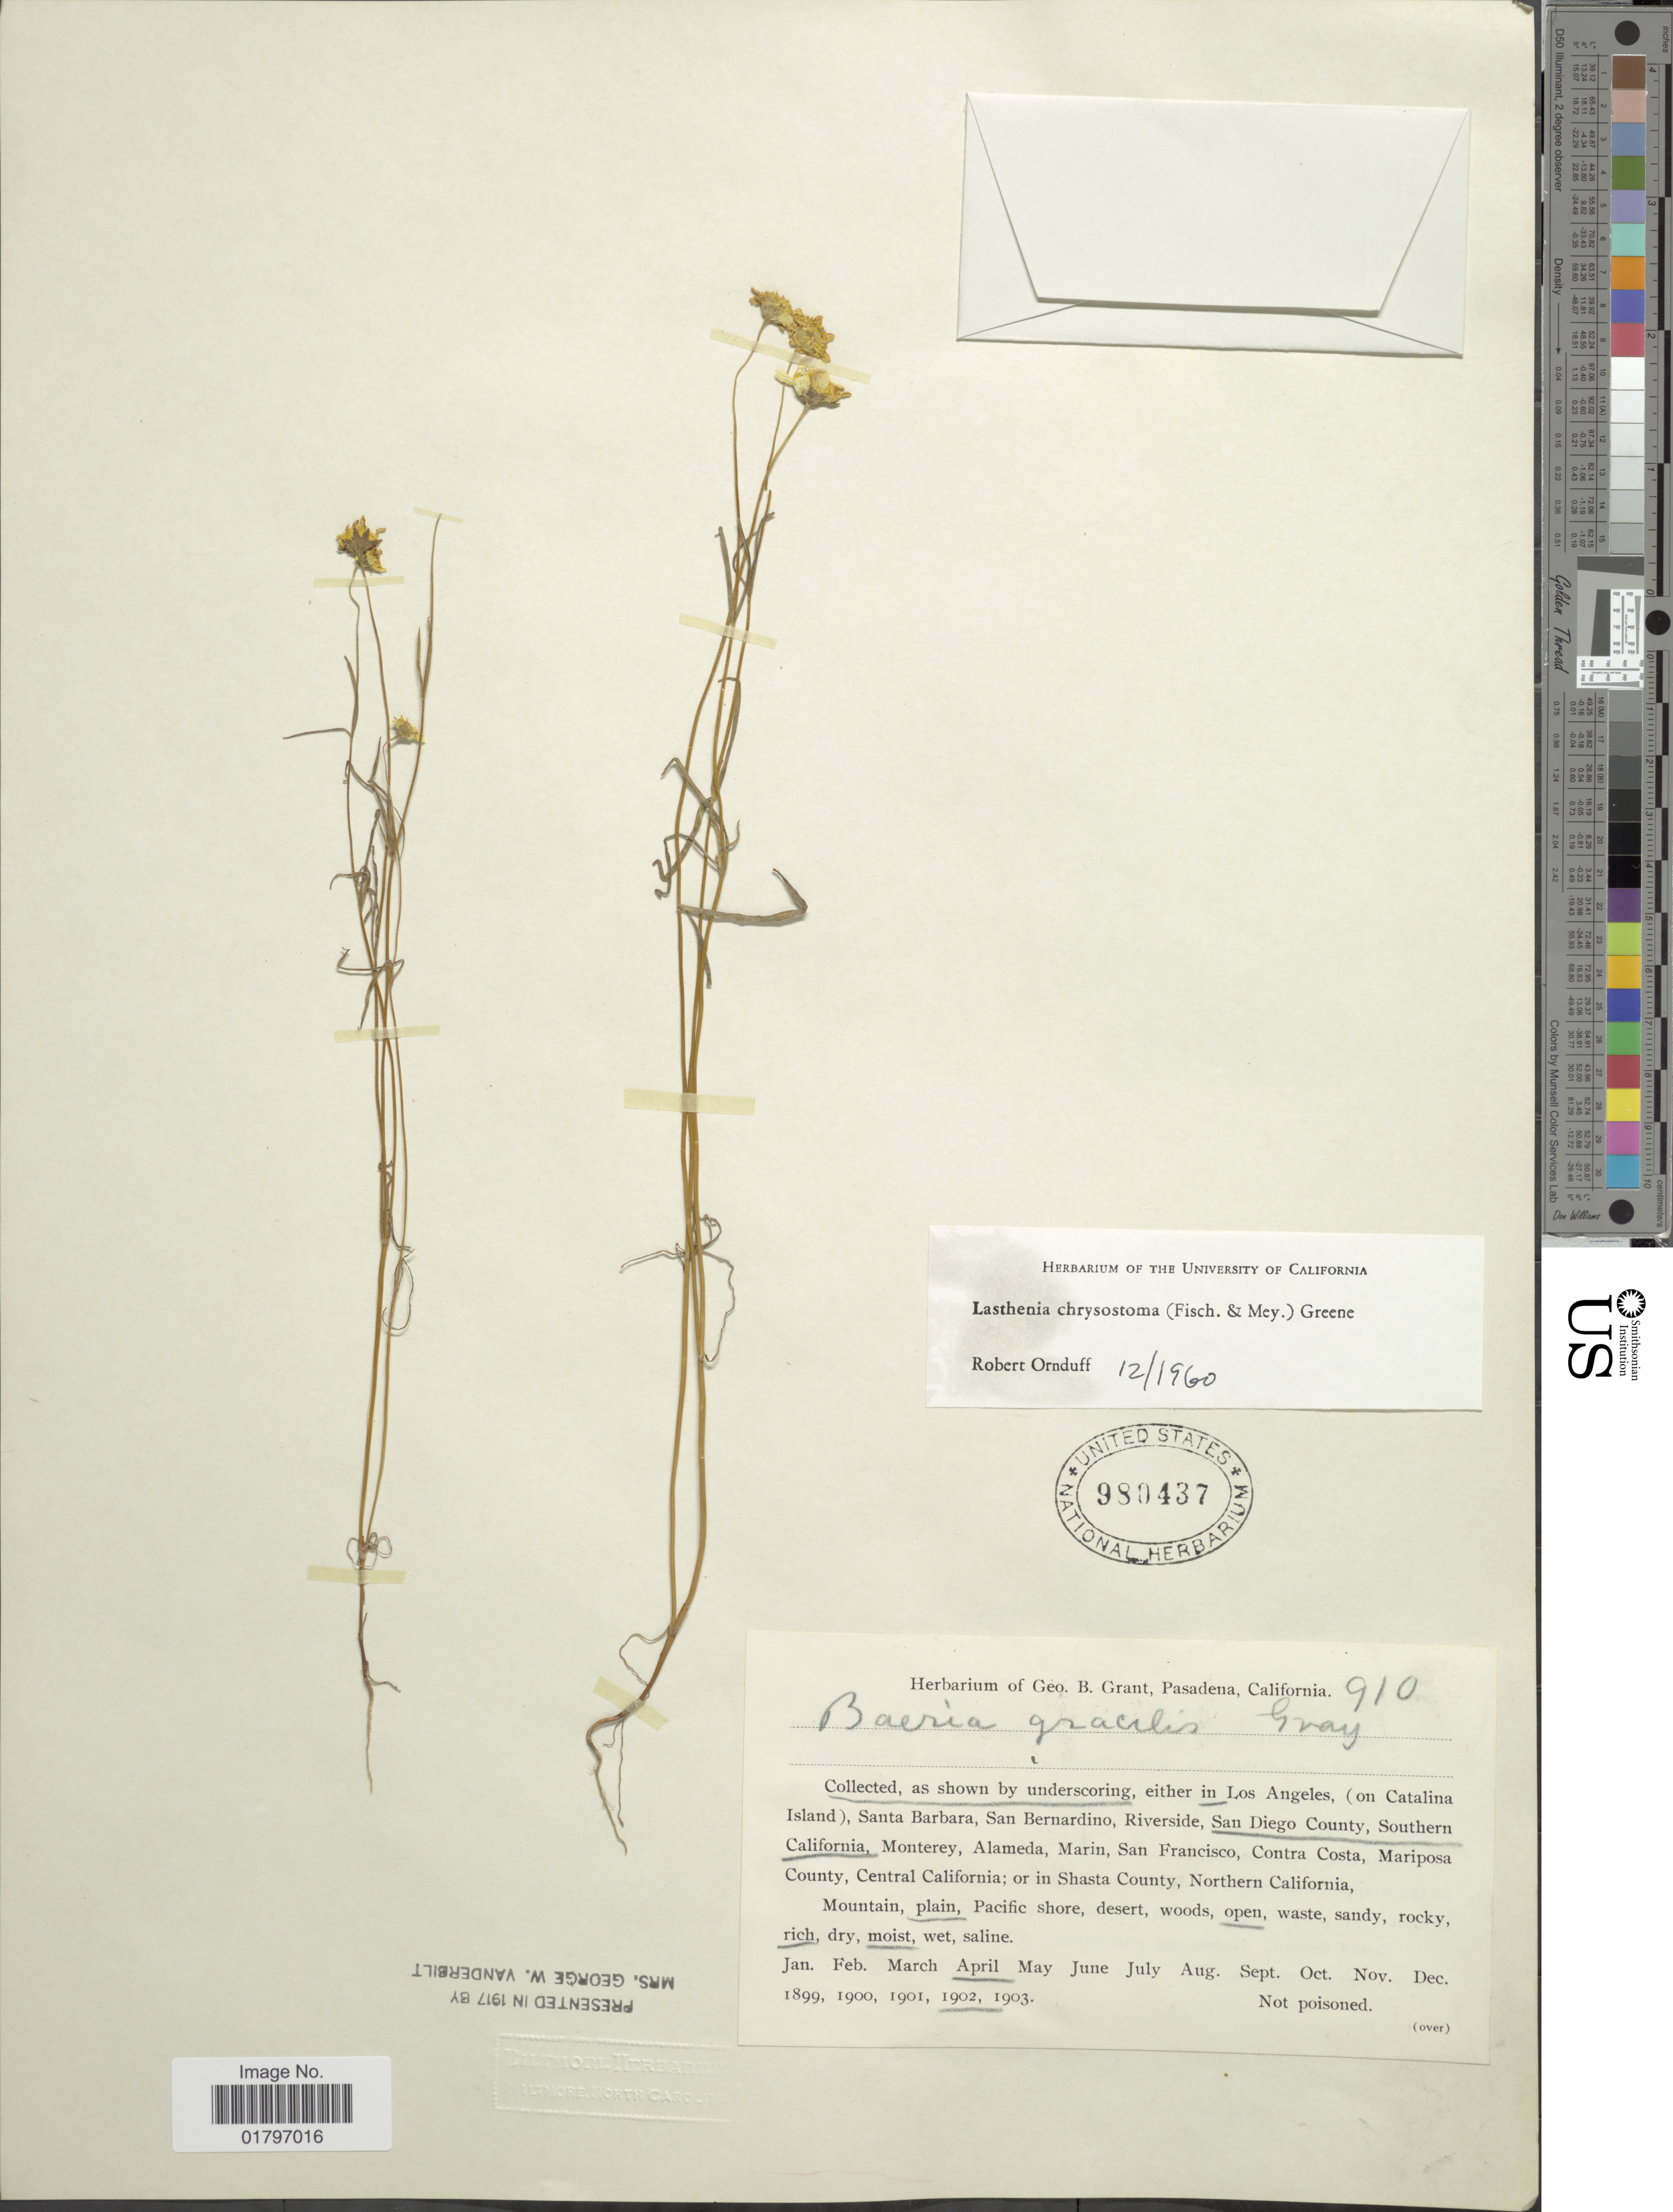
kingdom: Plantae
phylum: Tracheophyta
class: Magnoliopsida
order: Asterales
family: Asteraceae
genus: Lasthenia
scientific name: Lasthenia chrysostoma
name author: (Fisch. & C.A. Mey.) Greene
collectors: ex herb. G. B. Grant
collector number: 910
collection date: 1902-04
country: United States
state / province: California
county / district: San Diego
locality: In San Diego County, Southern California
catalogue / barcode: US 980437